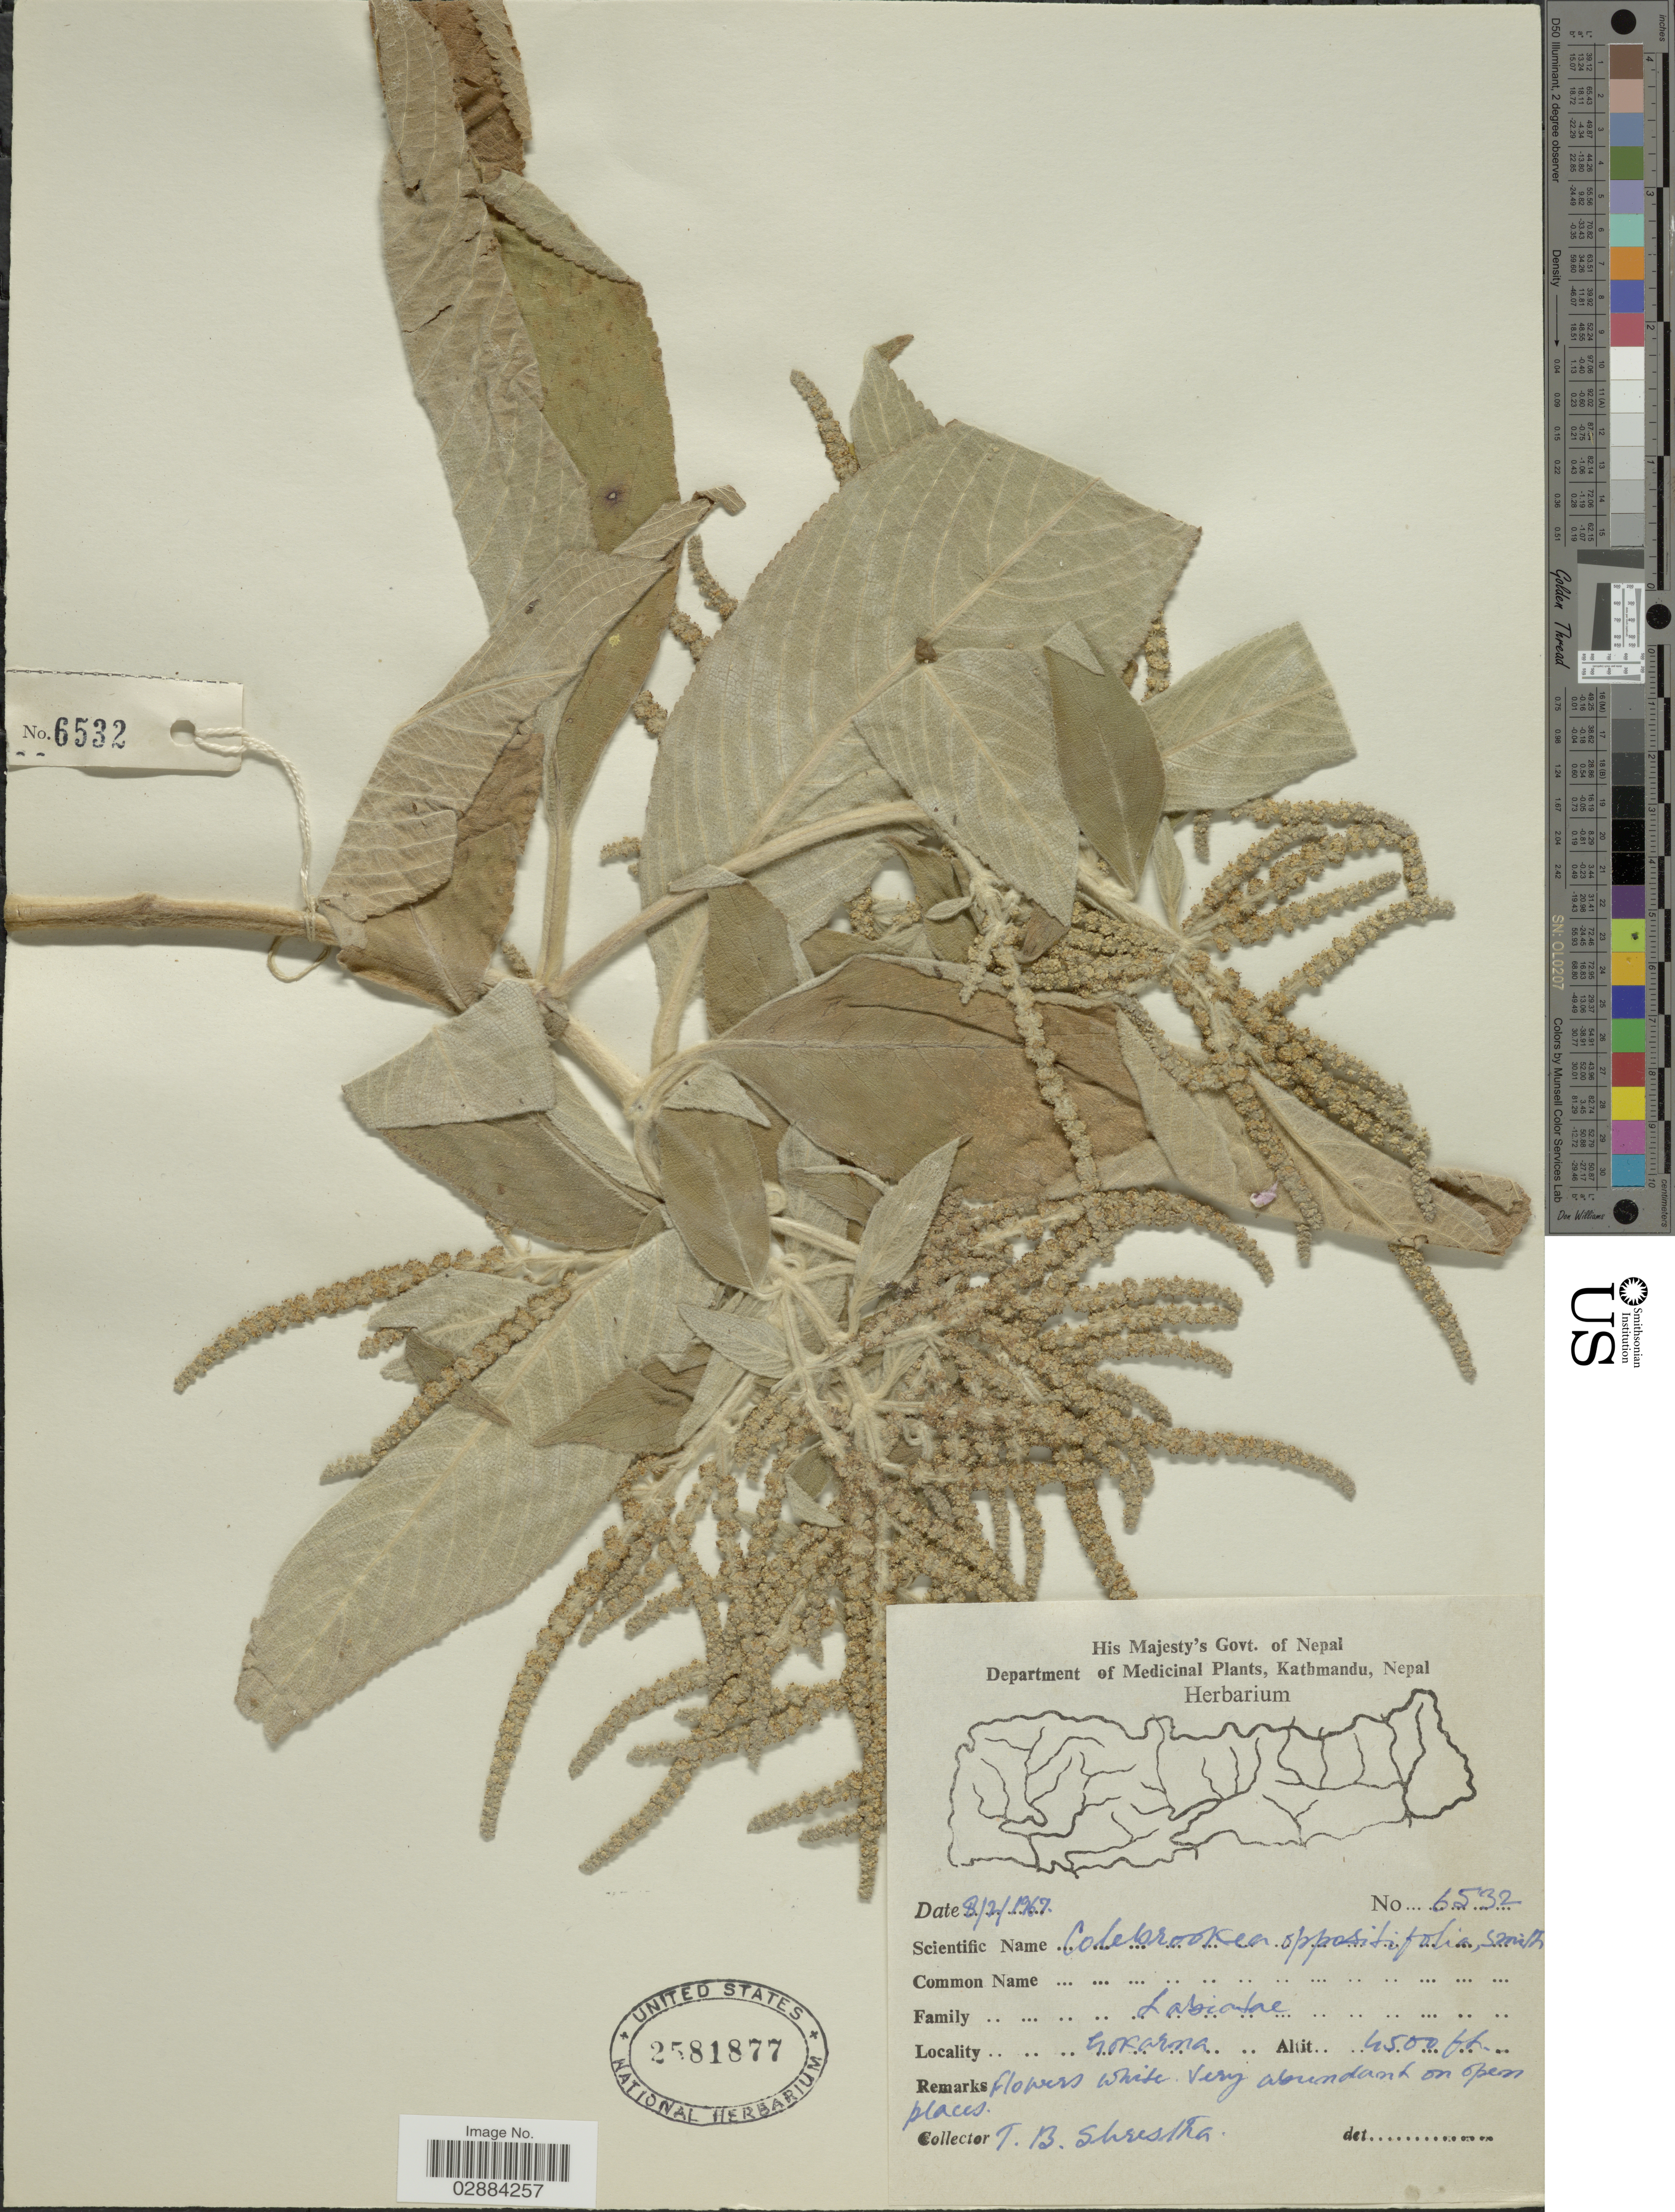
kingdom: Plantae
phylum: Tracheophyta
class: Magnoliopsida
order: Lamiales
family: Lamiaceae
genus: Colebrookea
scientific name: Colebrookea oppositifolia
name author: Small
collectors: T. B. Shrestha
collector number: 6532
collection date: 1967-02-08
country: Nepal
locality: Gokarna.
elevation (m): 1372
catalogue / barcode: US 2581877